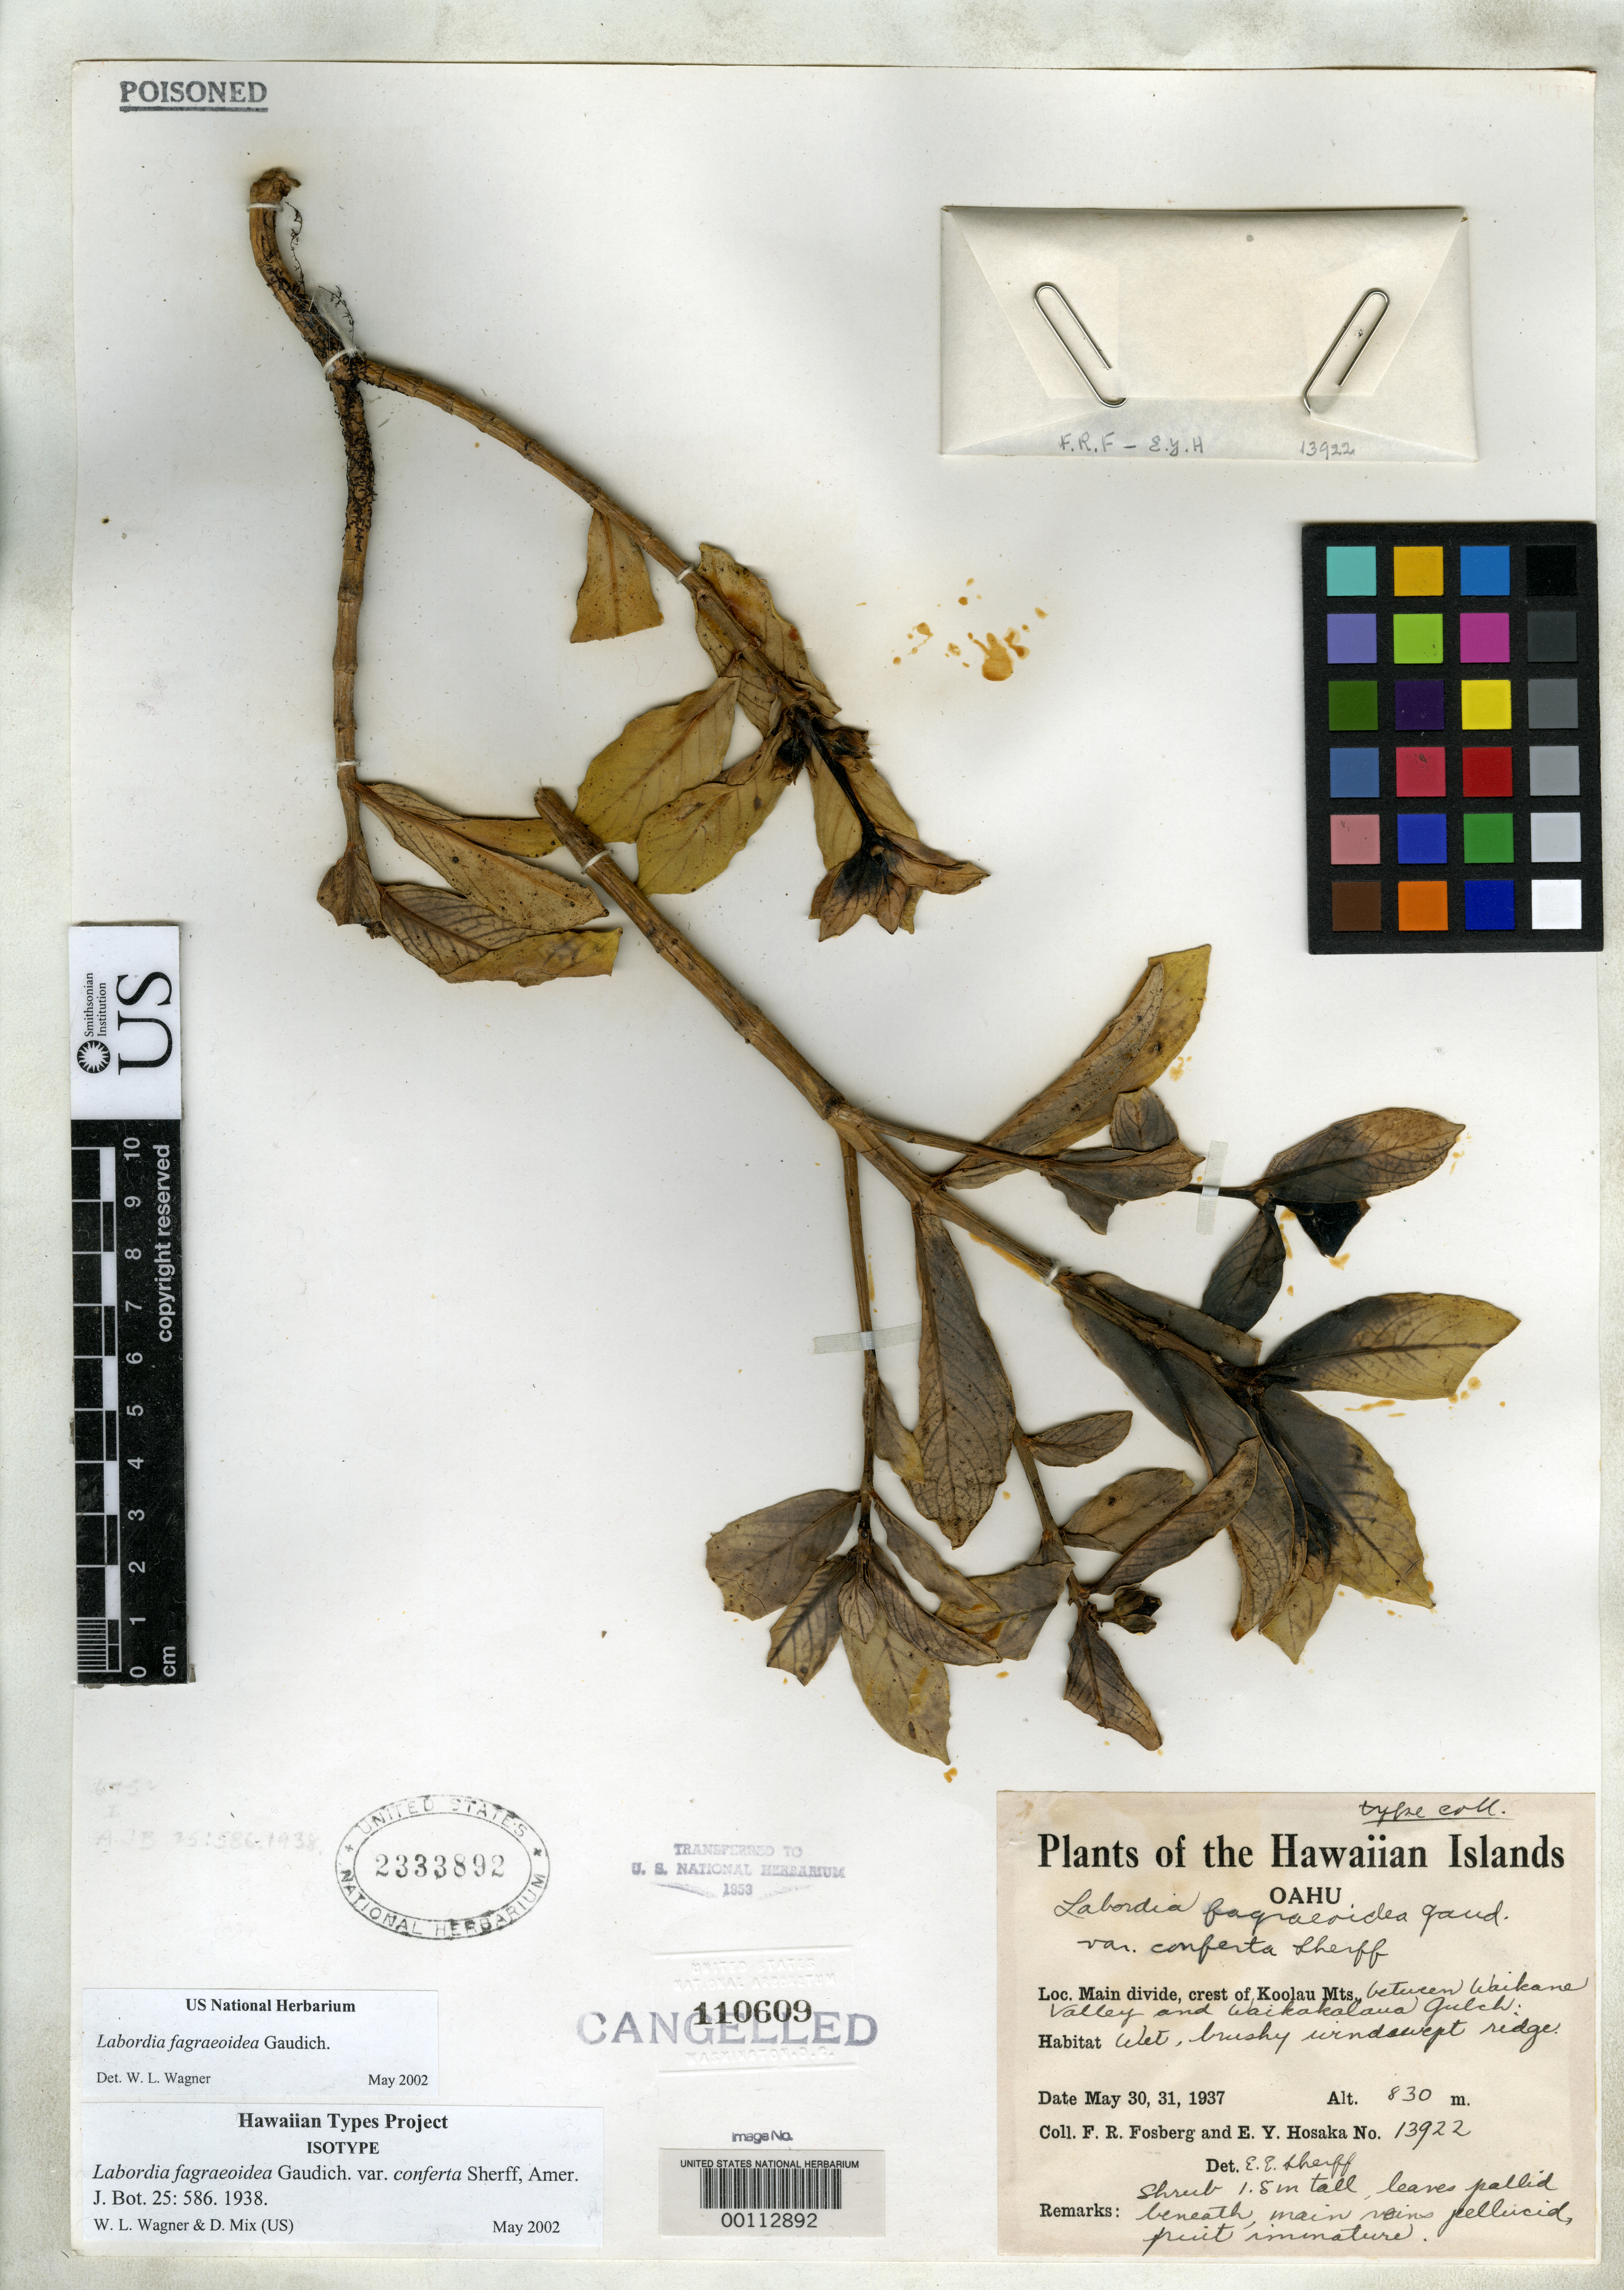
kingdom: Plantae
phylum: Tracheophyta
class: Magnoliopsida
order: Gentianales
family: Loganiaceae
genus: Labordia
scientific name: Labordia fagraeoidea var. conferta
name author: Sherff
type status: Isotype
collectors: F. R. Fosberg & E. Y. Hosaka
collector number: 13922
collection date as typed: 30 May 1937 and 31 May 1937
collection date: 1937-05-30,1937-05-31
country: United States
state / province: Hawaii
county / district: Honolulu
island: Oahu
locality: Koolau Mountains, between Waikane Valley & Qaikakalau Gulch.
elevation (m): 830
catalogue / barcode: US 2333892